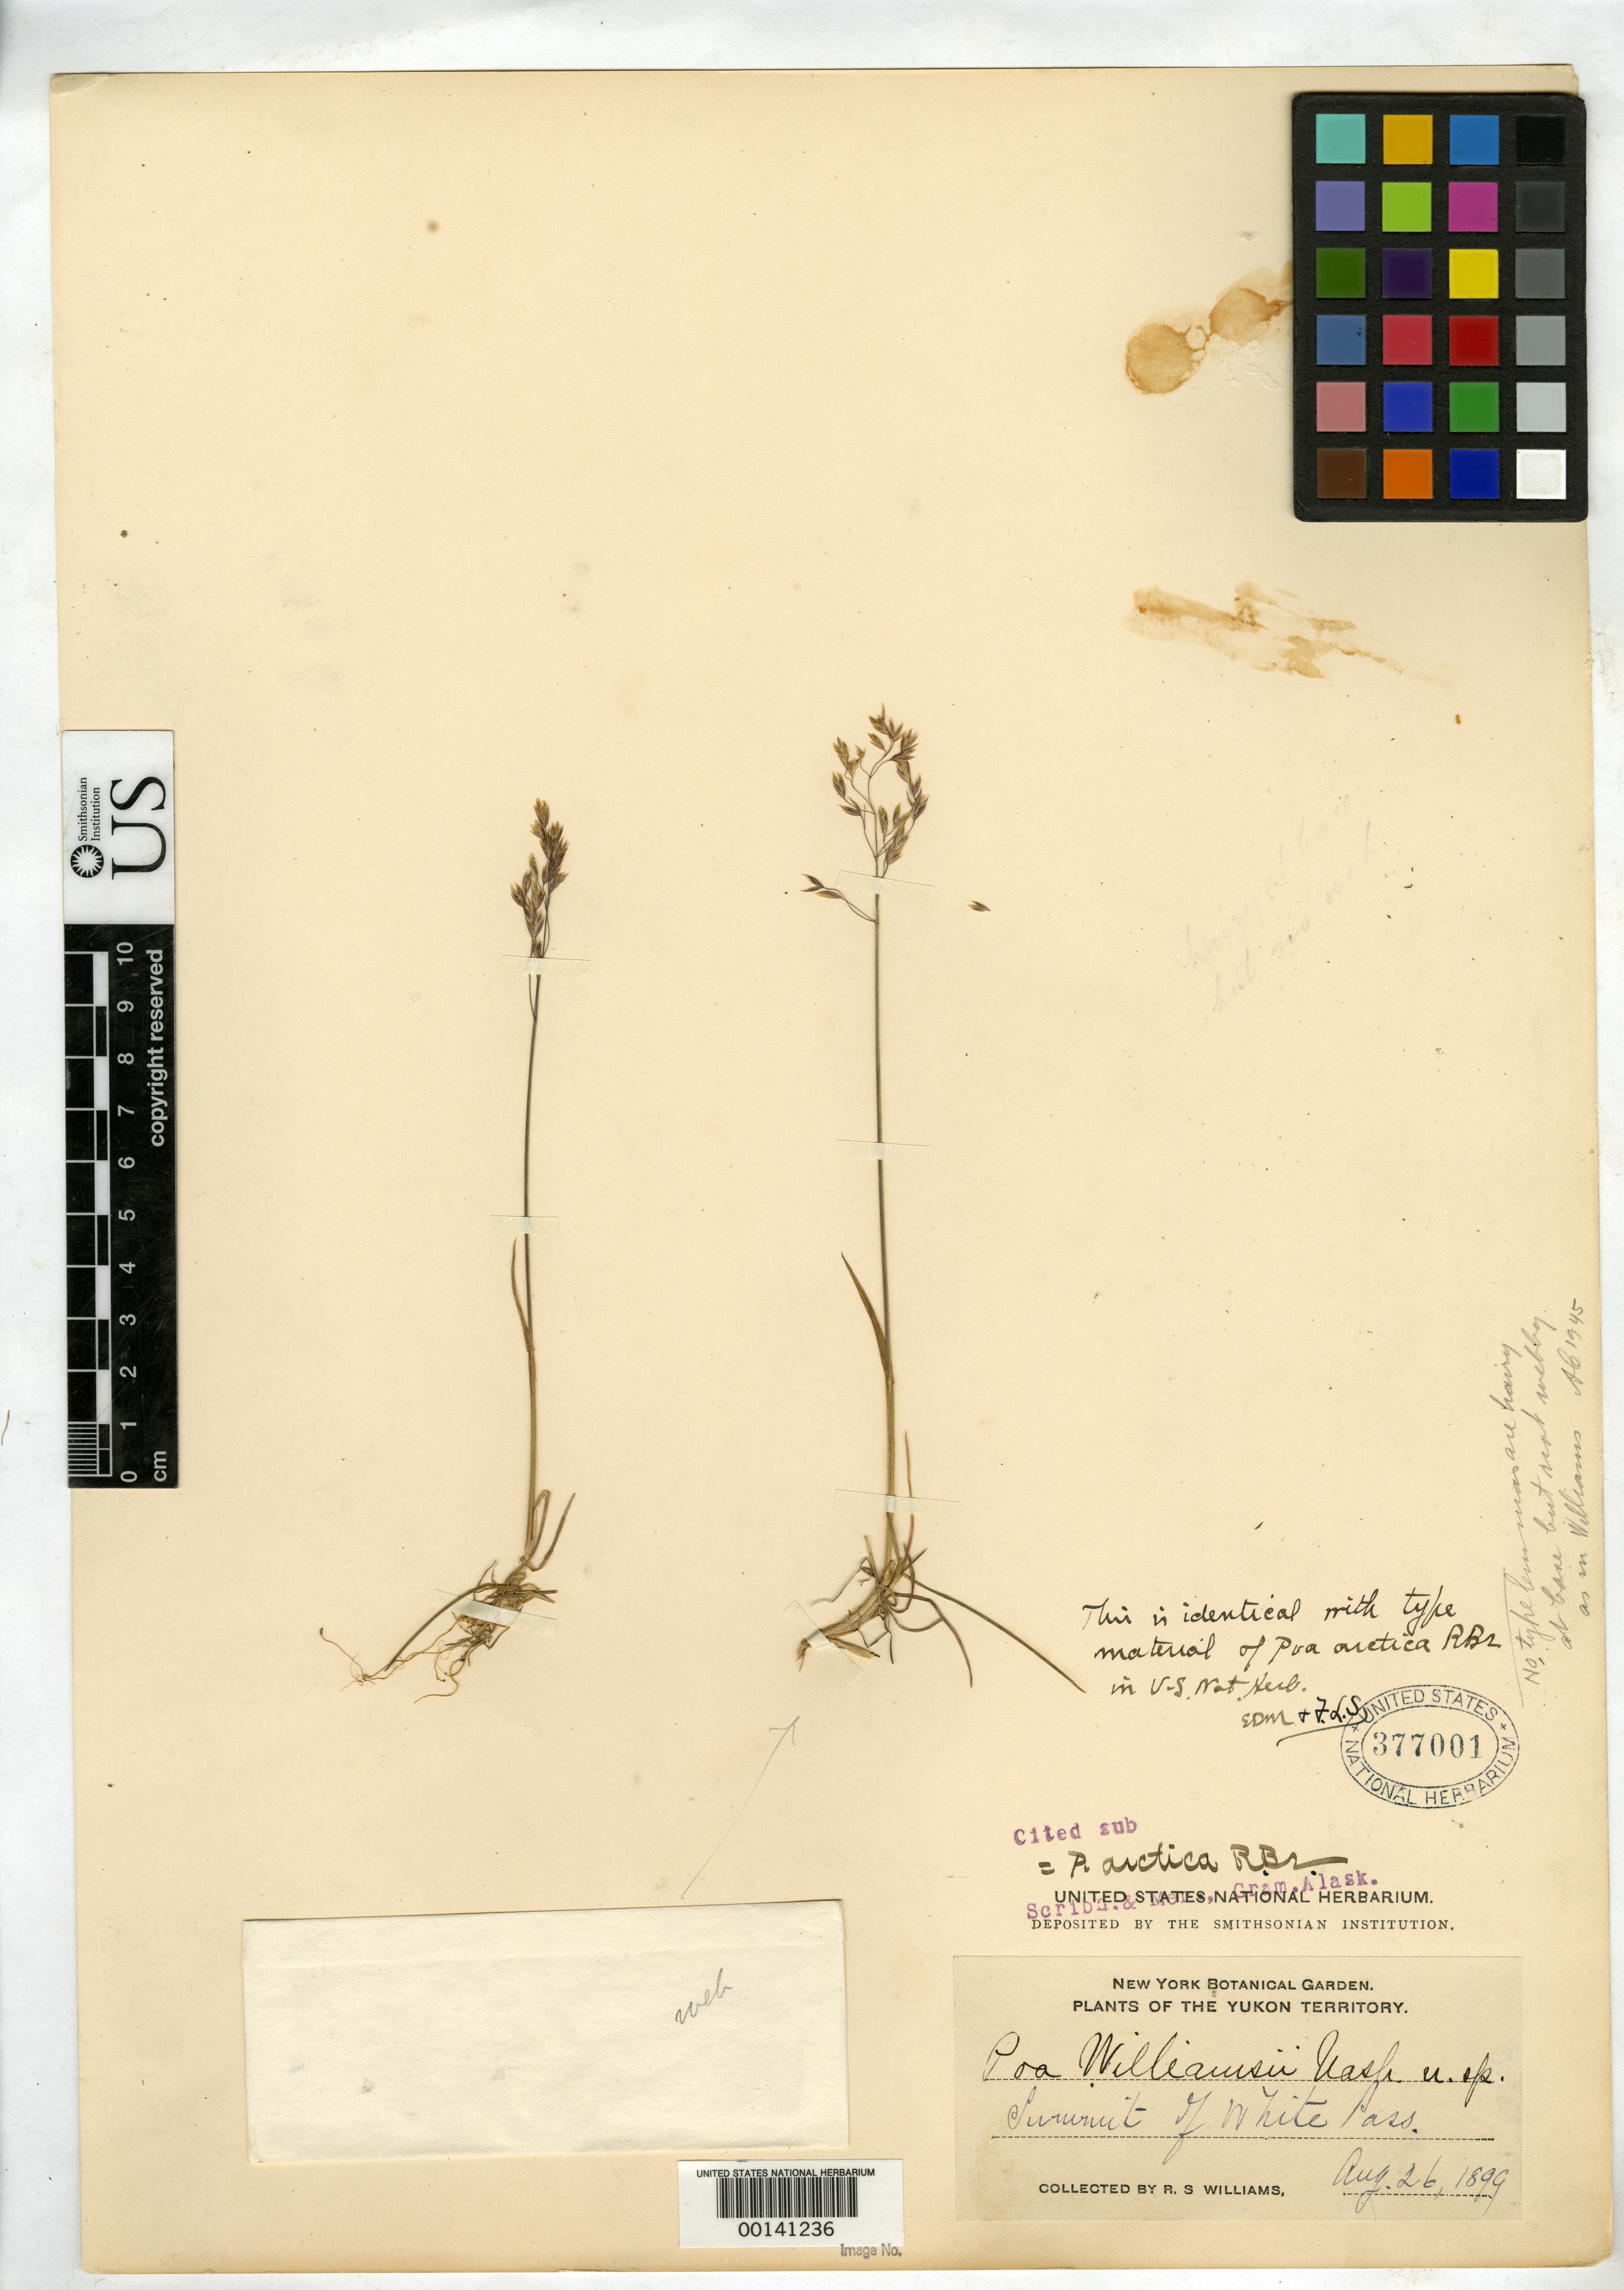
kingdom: Plantae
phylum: Tracheophyta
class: Liliopsida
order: Poales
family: Poaceae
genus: Poa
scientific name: Poa williamsii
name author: Nash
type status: Isosyntype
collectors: R. S. Williams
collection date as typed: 26 Aug 1899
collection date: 1899-08-26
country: Canada / United States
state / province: Yukon / Alaska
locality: Along borders of Alaska & British Columbia, summit of White Pass.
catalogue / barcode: US 377001